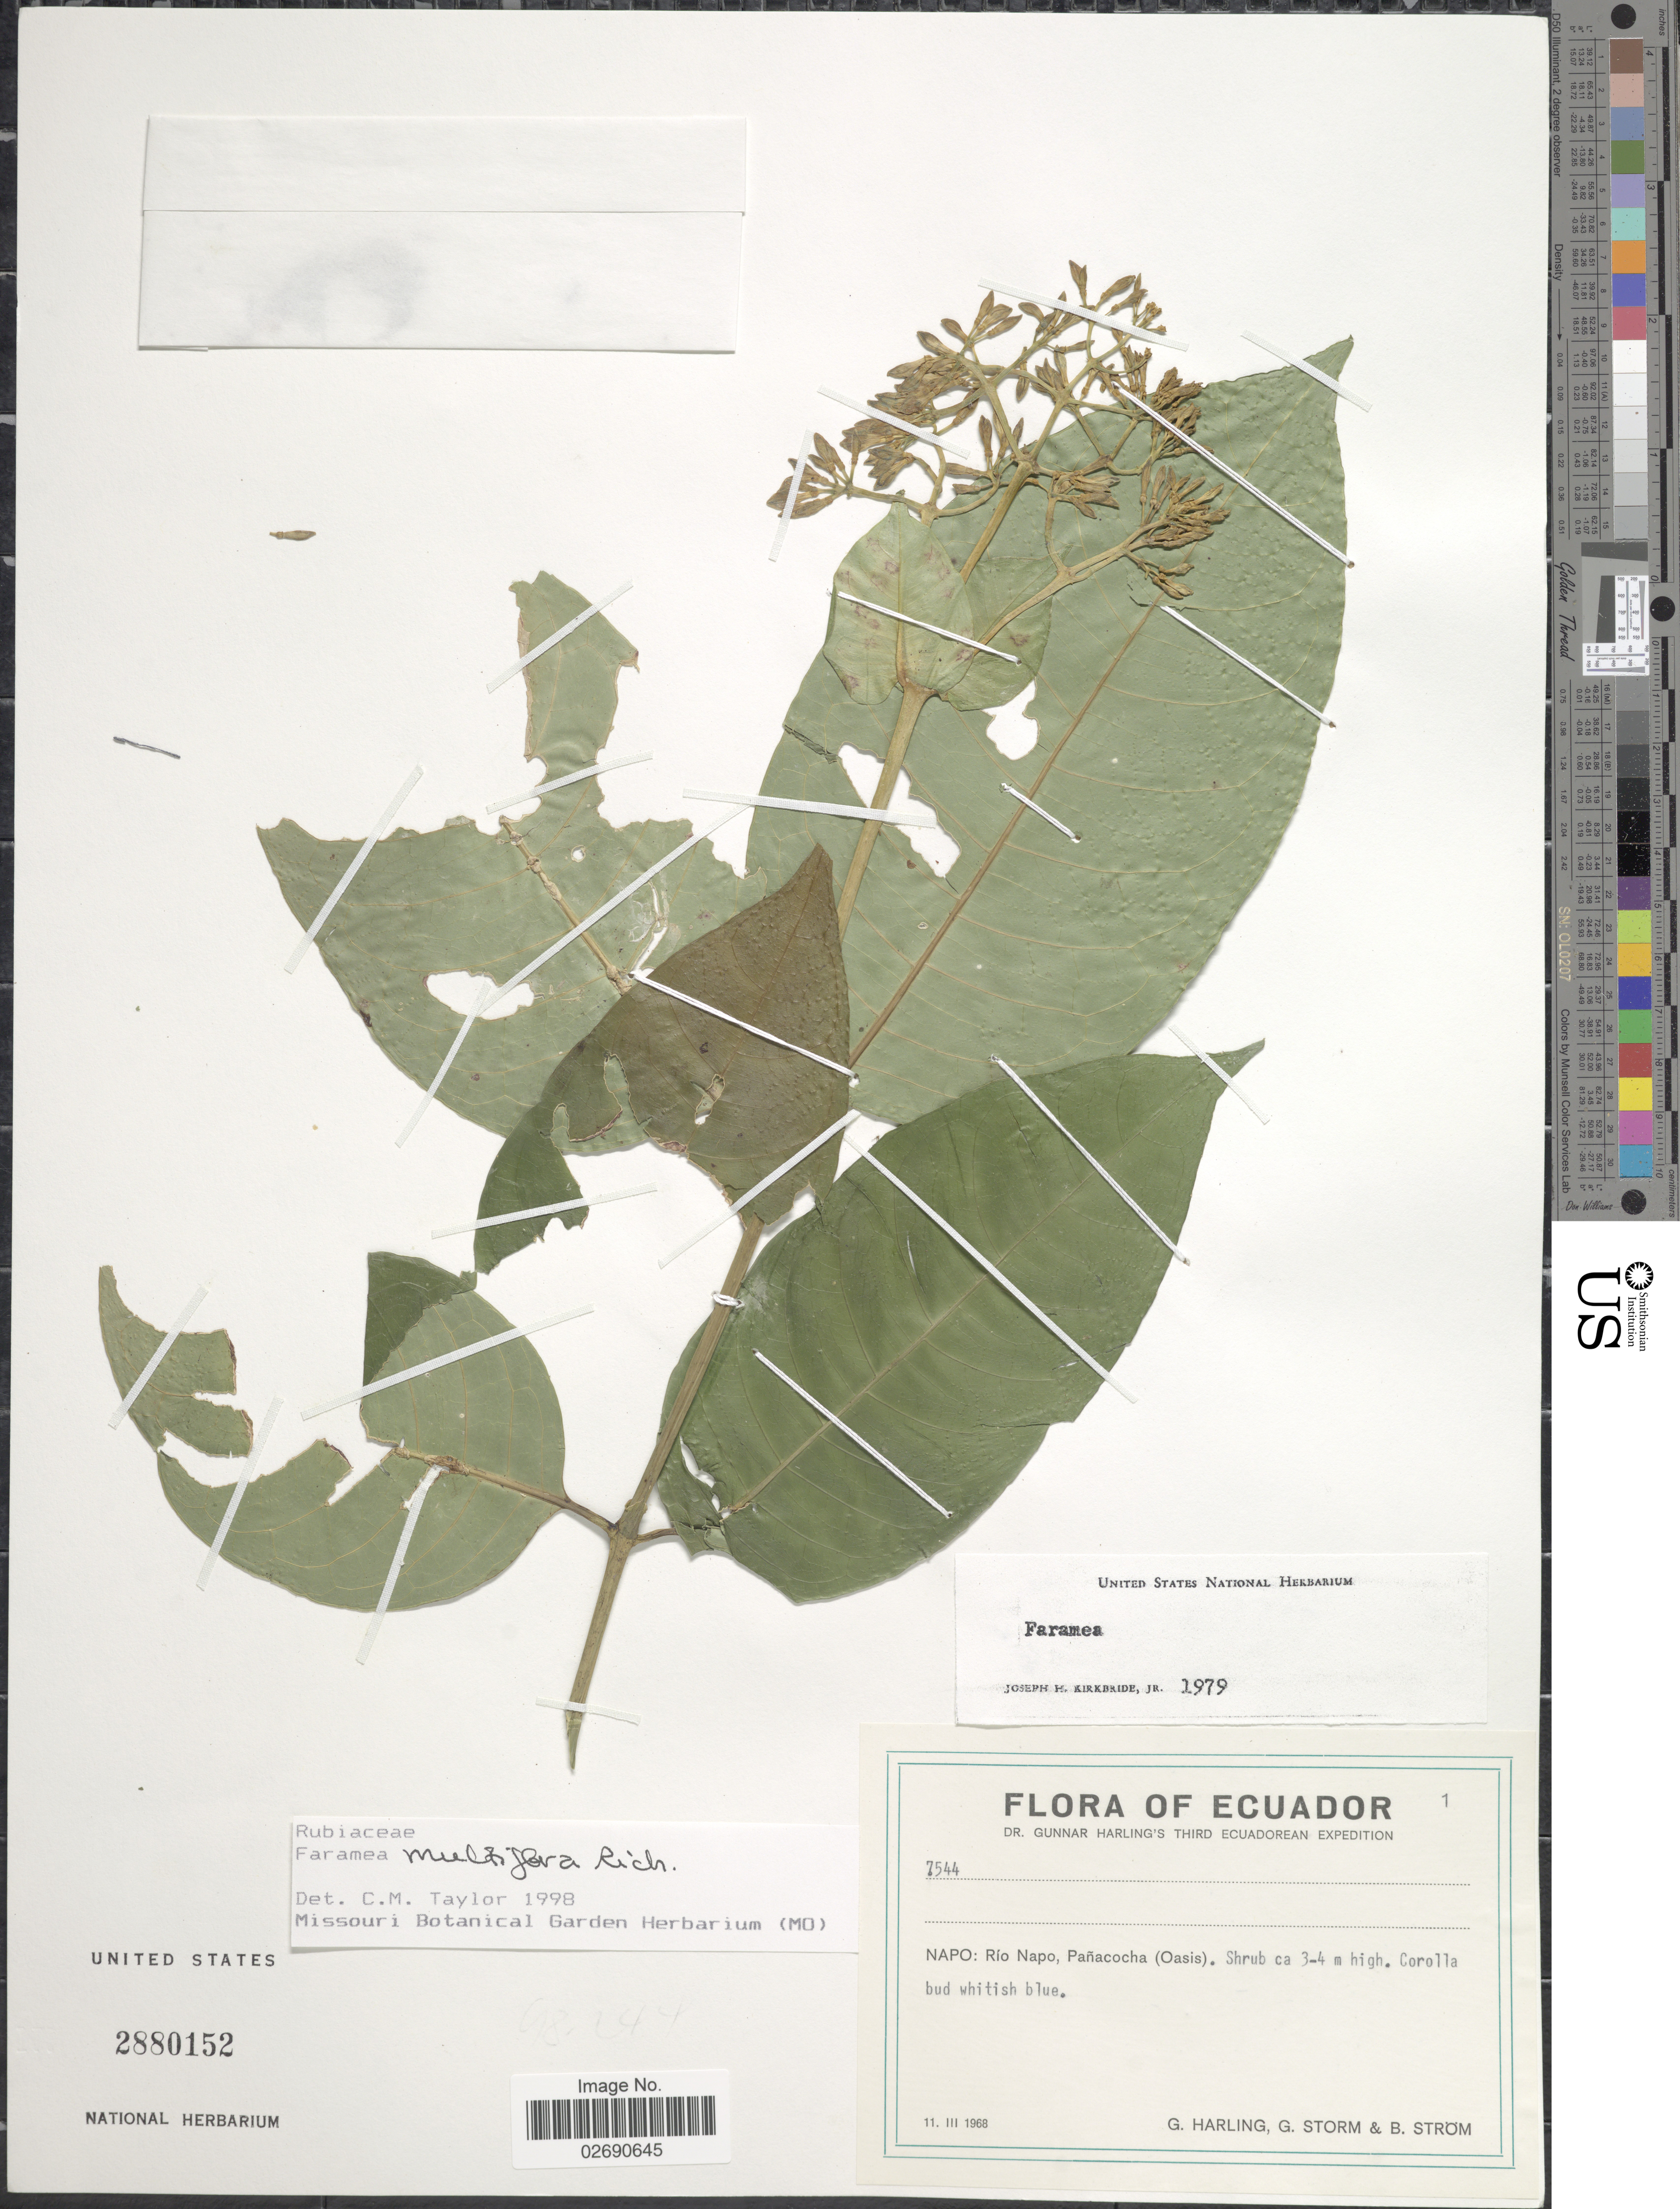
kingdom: Plantae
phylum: Tracheophyta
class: Magnoliopsida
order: Gentianales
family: Rubiaceae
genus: Faramea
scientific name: Faramea multiflora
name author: A. Rich. ex DC.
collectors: G. Harling, G. Storm & B. Ström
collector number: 7544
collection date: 1968-03-11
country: Ecuador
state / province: Napo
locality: Rio Napo, Pañacocha (Oasiss)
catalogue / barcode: US 2880152